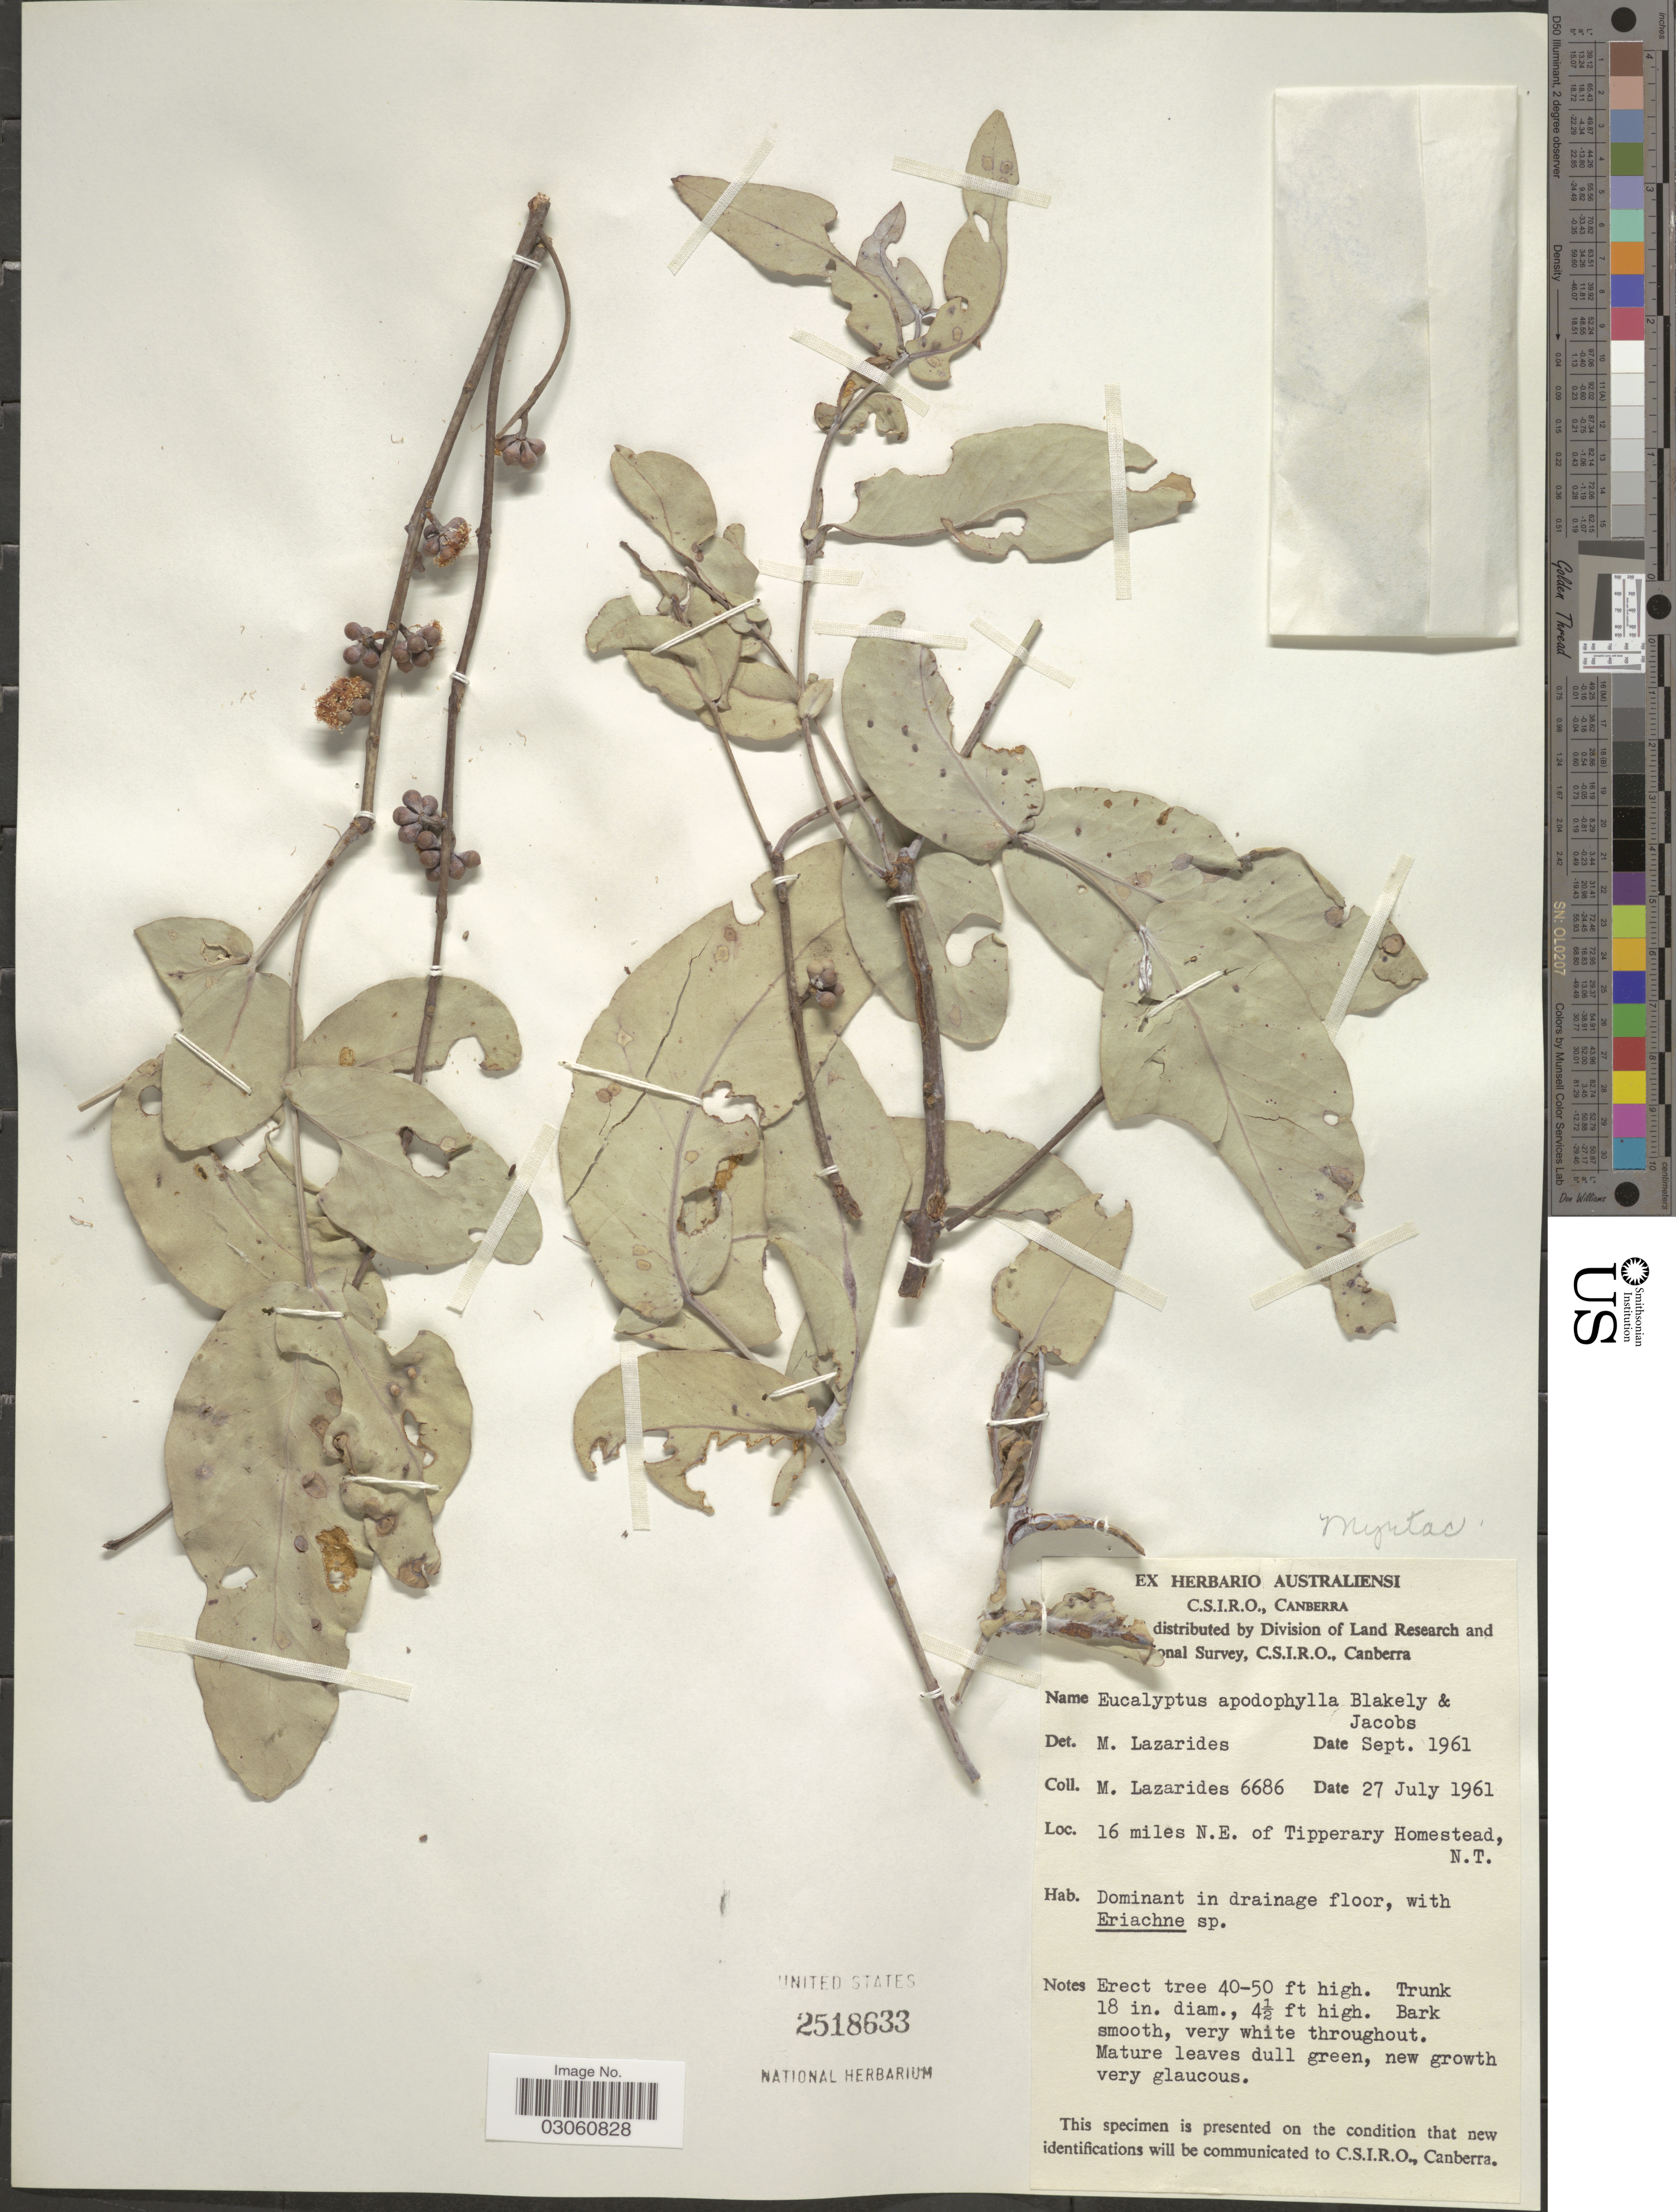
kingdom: Plantae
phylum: Tracheophyta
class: Magnoliopsida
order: Myrtales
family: Myrtaceae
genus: Eucalyptus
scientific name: Eucalyptus apodophylla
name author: Blakely & Jacobs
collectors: M. Lazarides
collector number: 6686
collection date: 1961-07-27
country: Australia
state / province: Northern Territory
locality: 16 miles N.E. of Tipperary Homestead, N.T.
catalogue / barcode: US 2518633